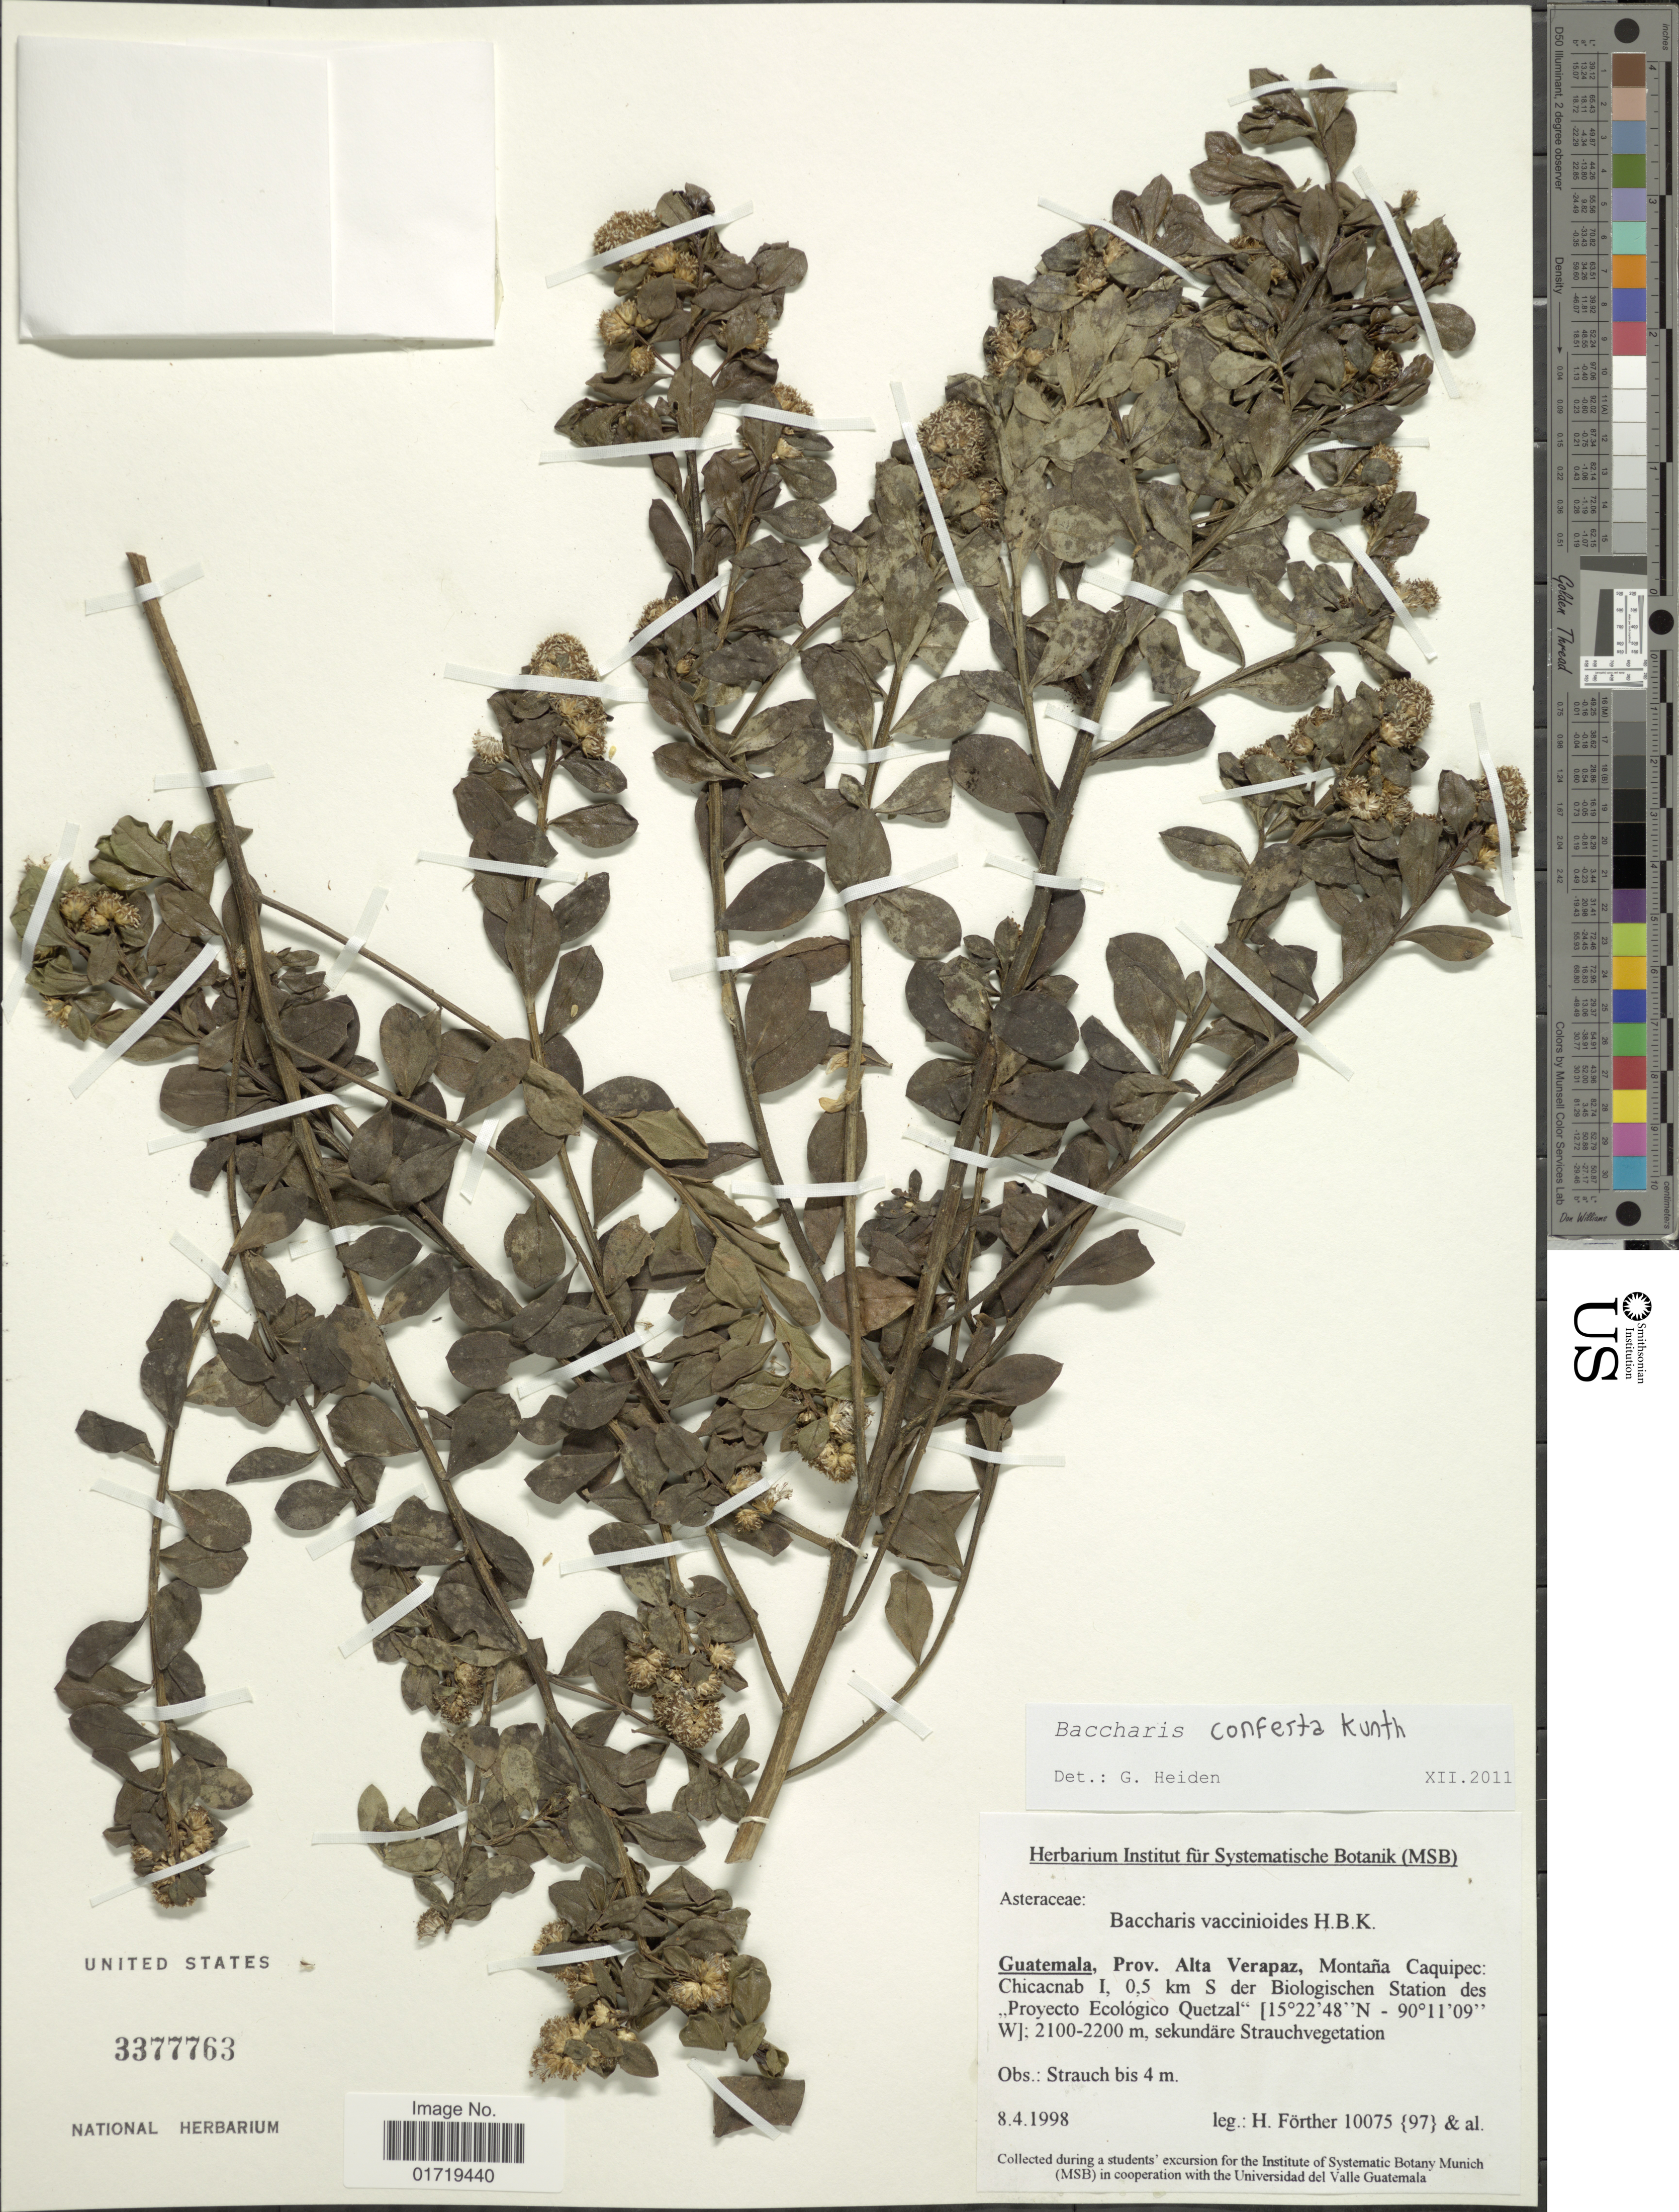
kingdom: Plantae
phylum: Tracheophyta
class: Magnoliopsida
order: Asterales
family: Asteraceae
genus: Baccharis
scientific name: Baccharis conferta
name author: Kunth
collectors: H. Förther & et al.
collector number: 10075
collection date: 1998-04-08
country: Guatemala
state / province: Alta Verapaz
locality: Prov. Alta Verapaz, Montana Caquipec: Chicacnab I, 0.5 km S der Biologischen Station des Proyecto Ecologico Quetzal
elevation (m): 2100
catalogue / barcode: US 3377763